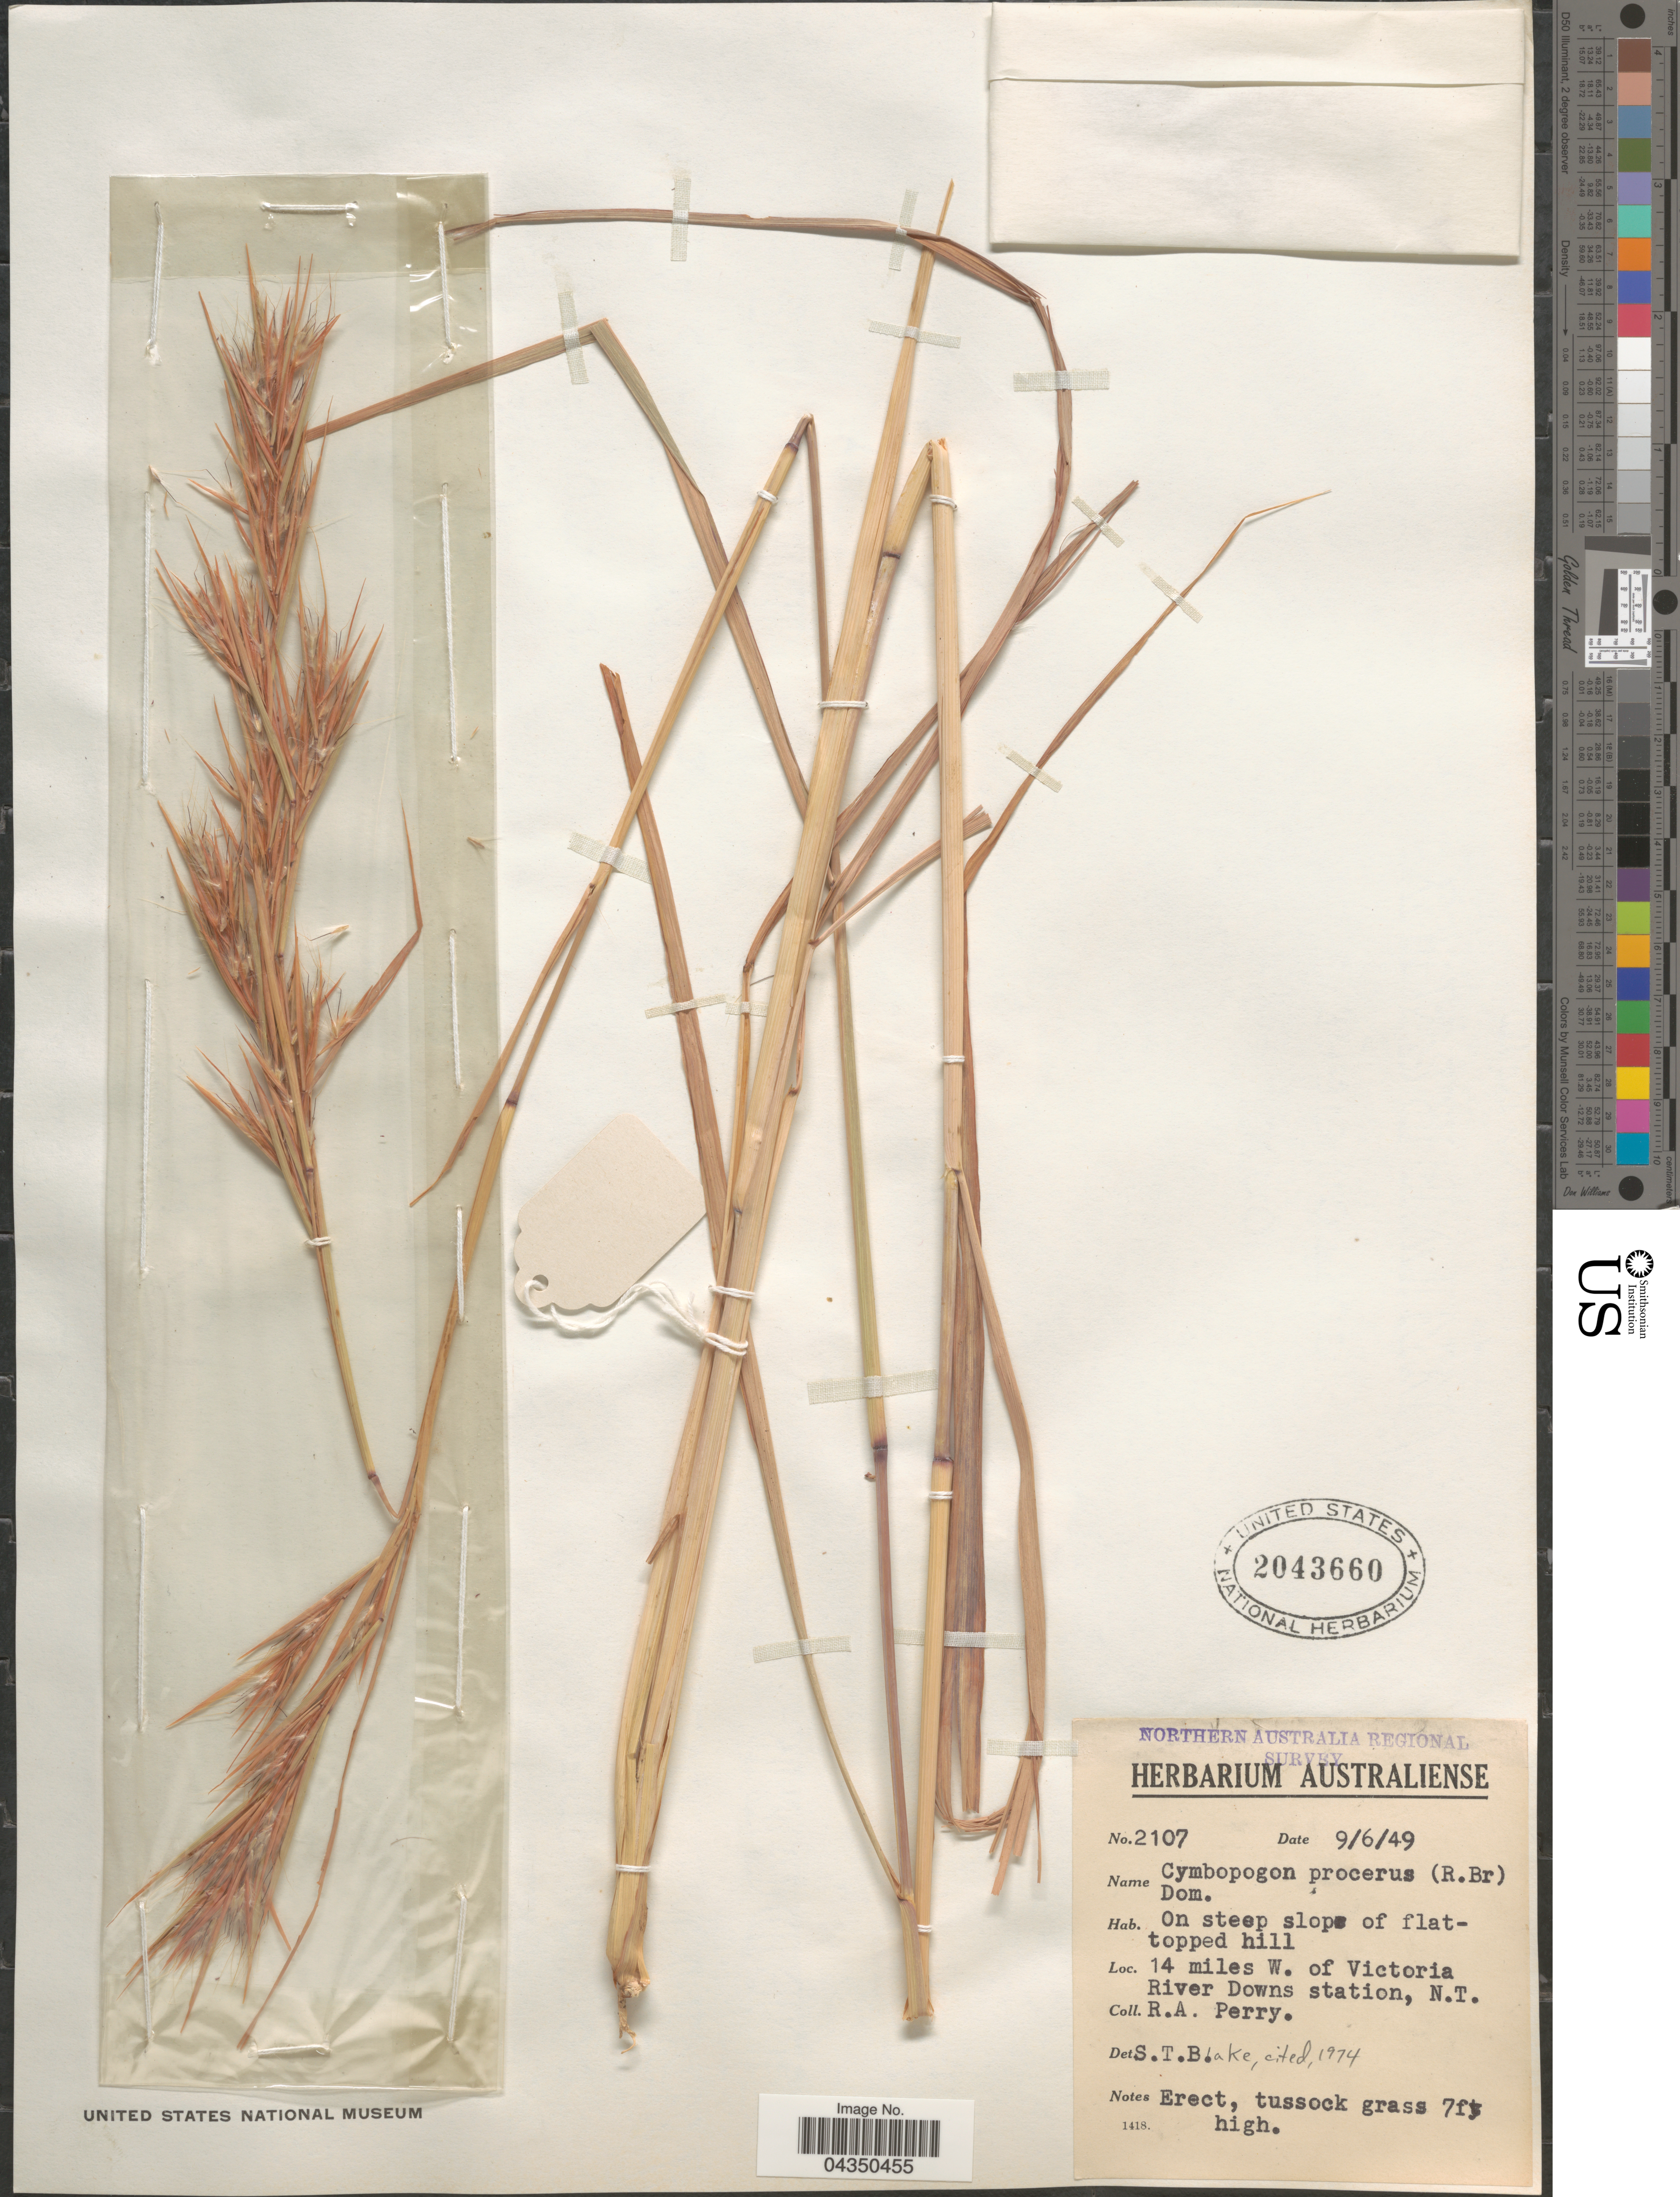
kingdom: Plantae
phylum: Tracheophyta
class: Liliopsida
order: Poales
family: Poaceae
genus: Cymbopogon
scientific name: Cymbopogon procerus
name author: Domin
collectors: Perry, R. A.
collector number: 2107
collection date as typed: Transcribed d/m/y: 9/6/49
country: Australia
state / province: Northern Territory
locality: Northern Australia Regional Survey. On steep slope of flattopped hill. 14 miles W. of Victoria River Downs station.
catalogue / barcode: US 2043660